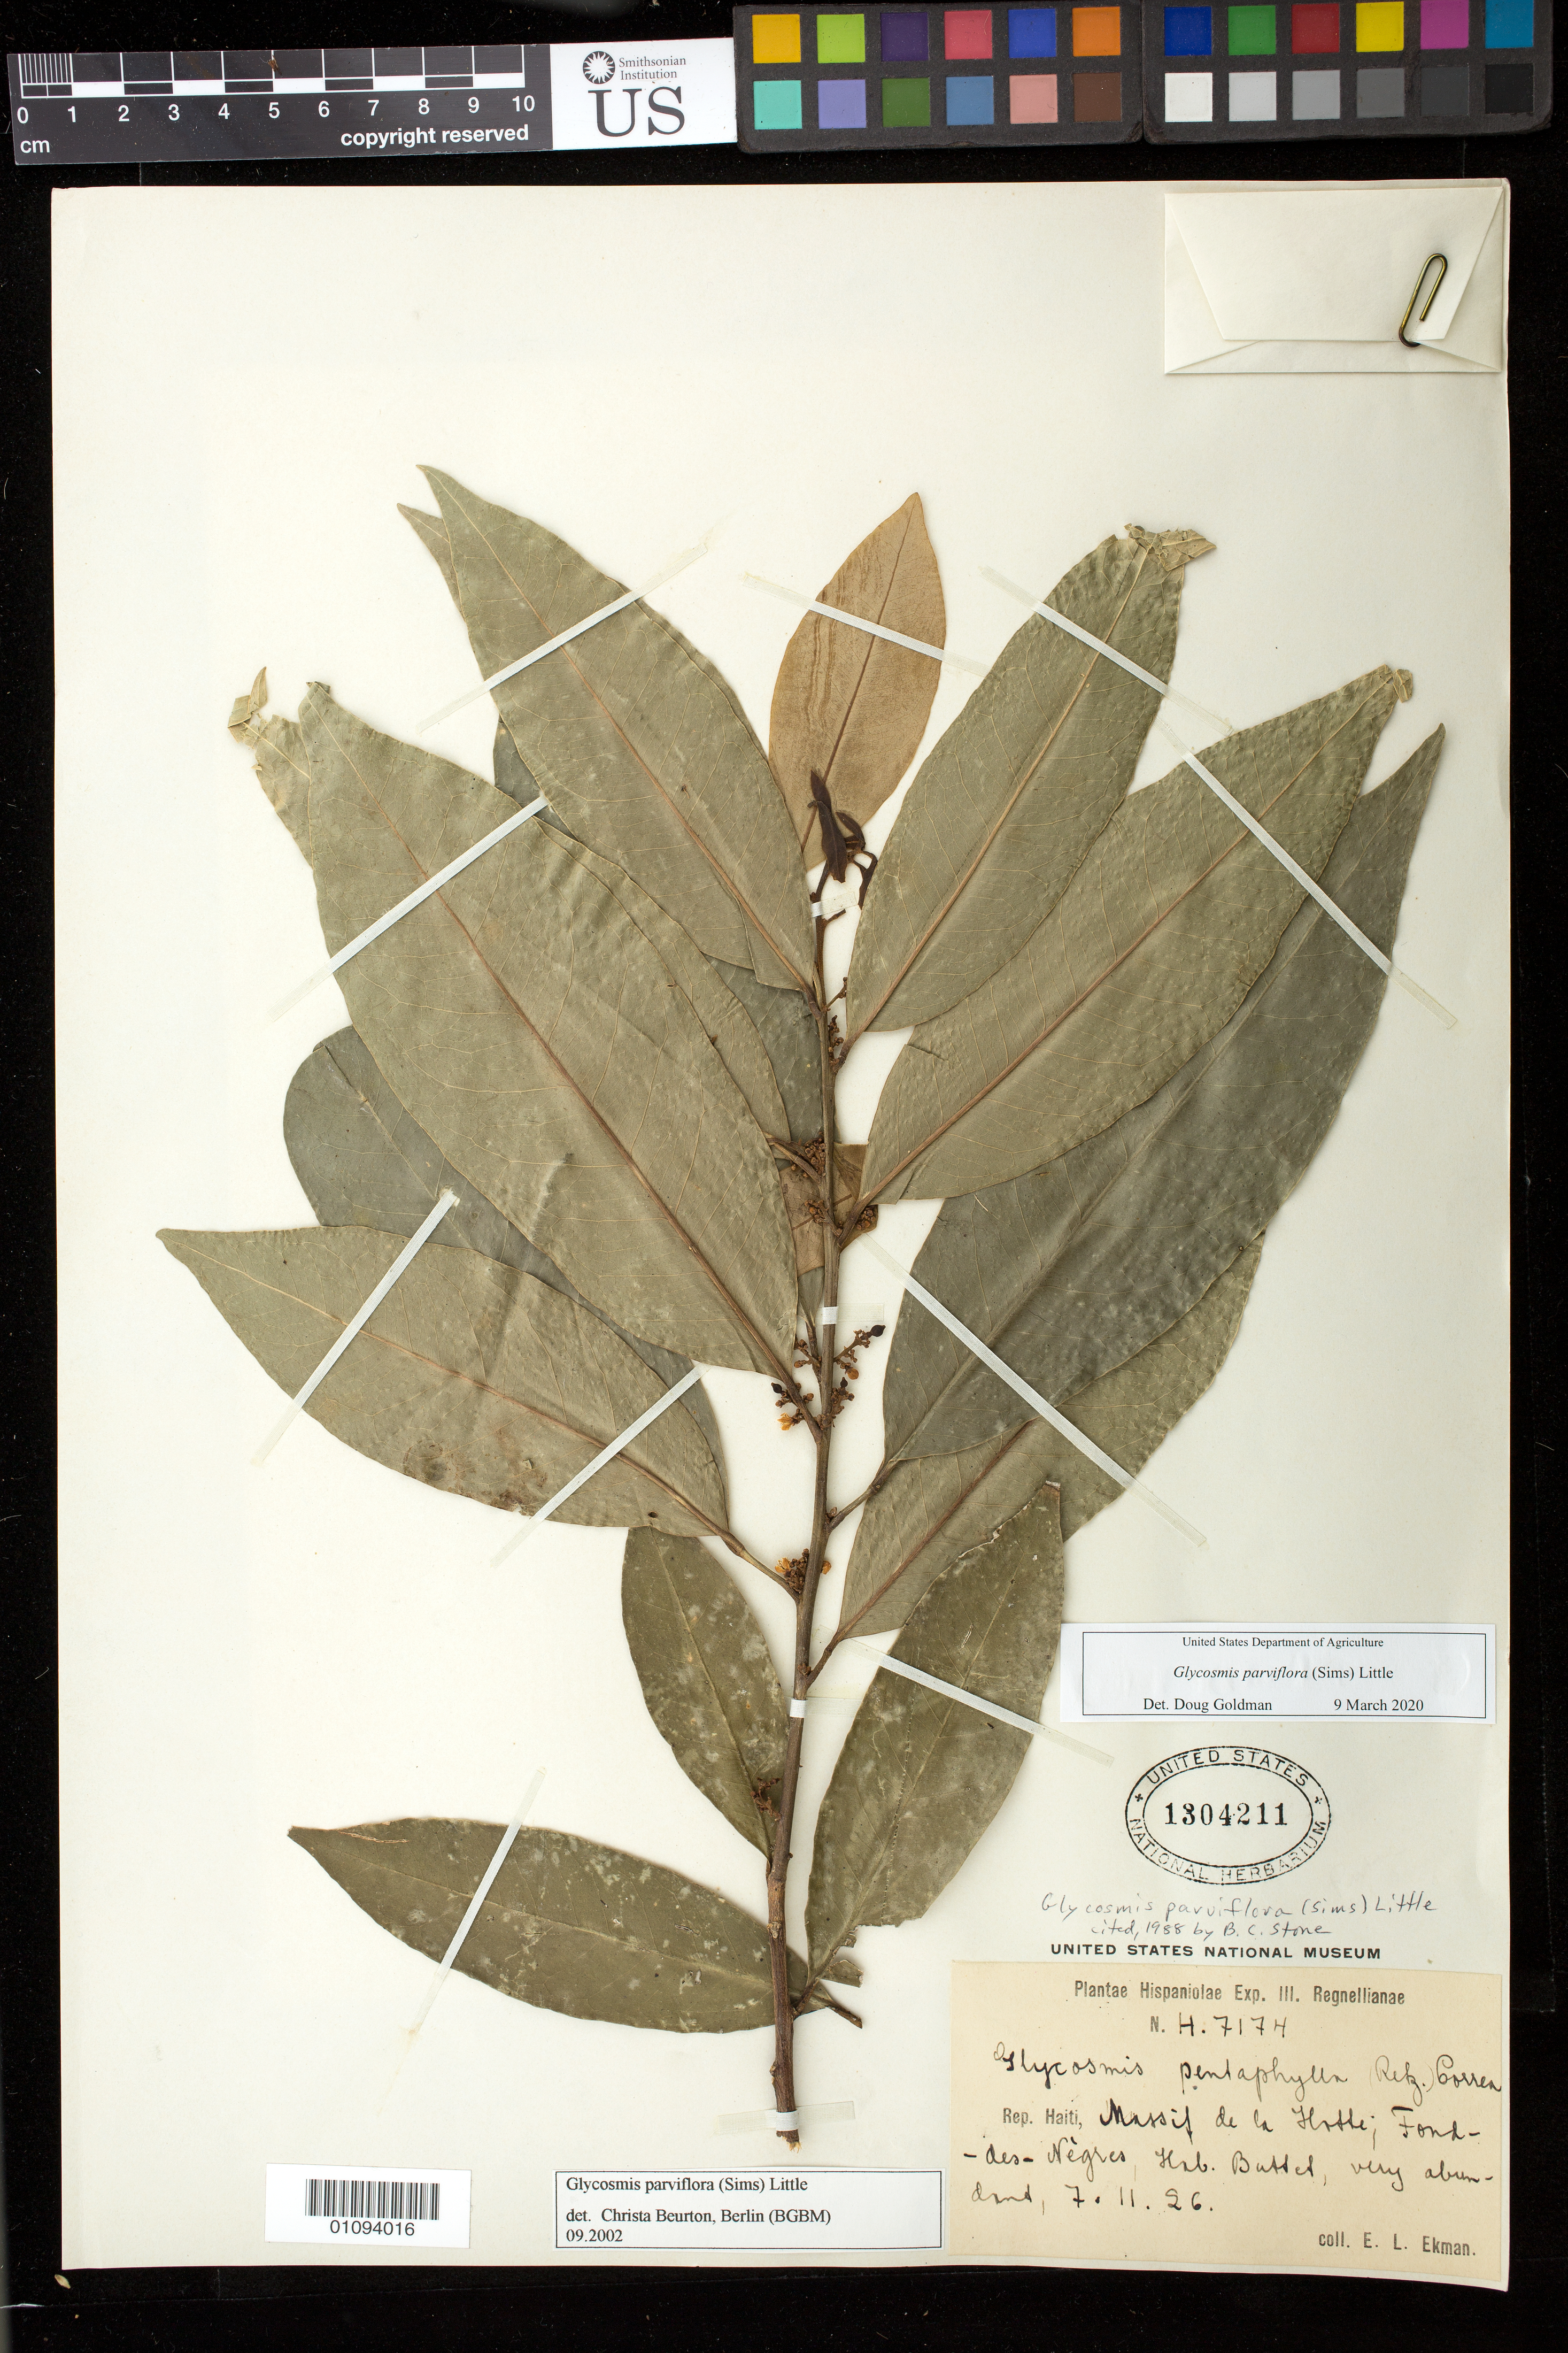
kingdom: Plantae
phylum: Tracheophyta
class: Magnoliopsida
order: Sapindales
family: Rutaceae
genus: Glycosmis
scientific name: Glycosmis parviflora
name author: (Sims) Little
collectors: E. L. Ekman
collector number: H 7174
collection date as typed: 11 Jul 1926 or 07 Nov 1926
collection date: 1926-07-11 or 1926-11-07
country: Haiti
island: Hispaniola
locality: Marssif de la Jhetti; Fond-des-Negres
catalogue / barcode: US 1304211